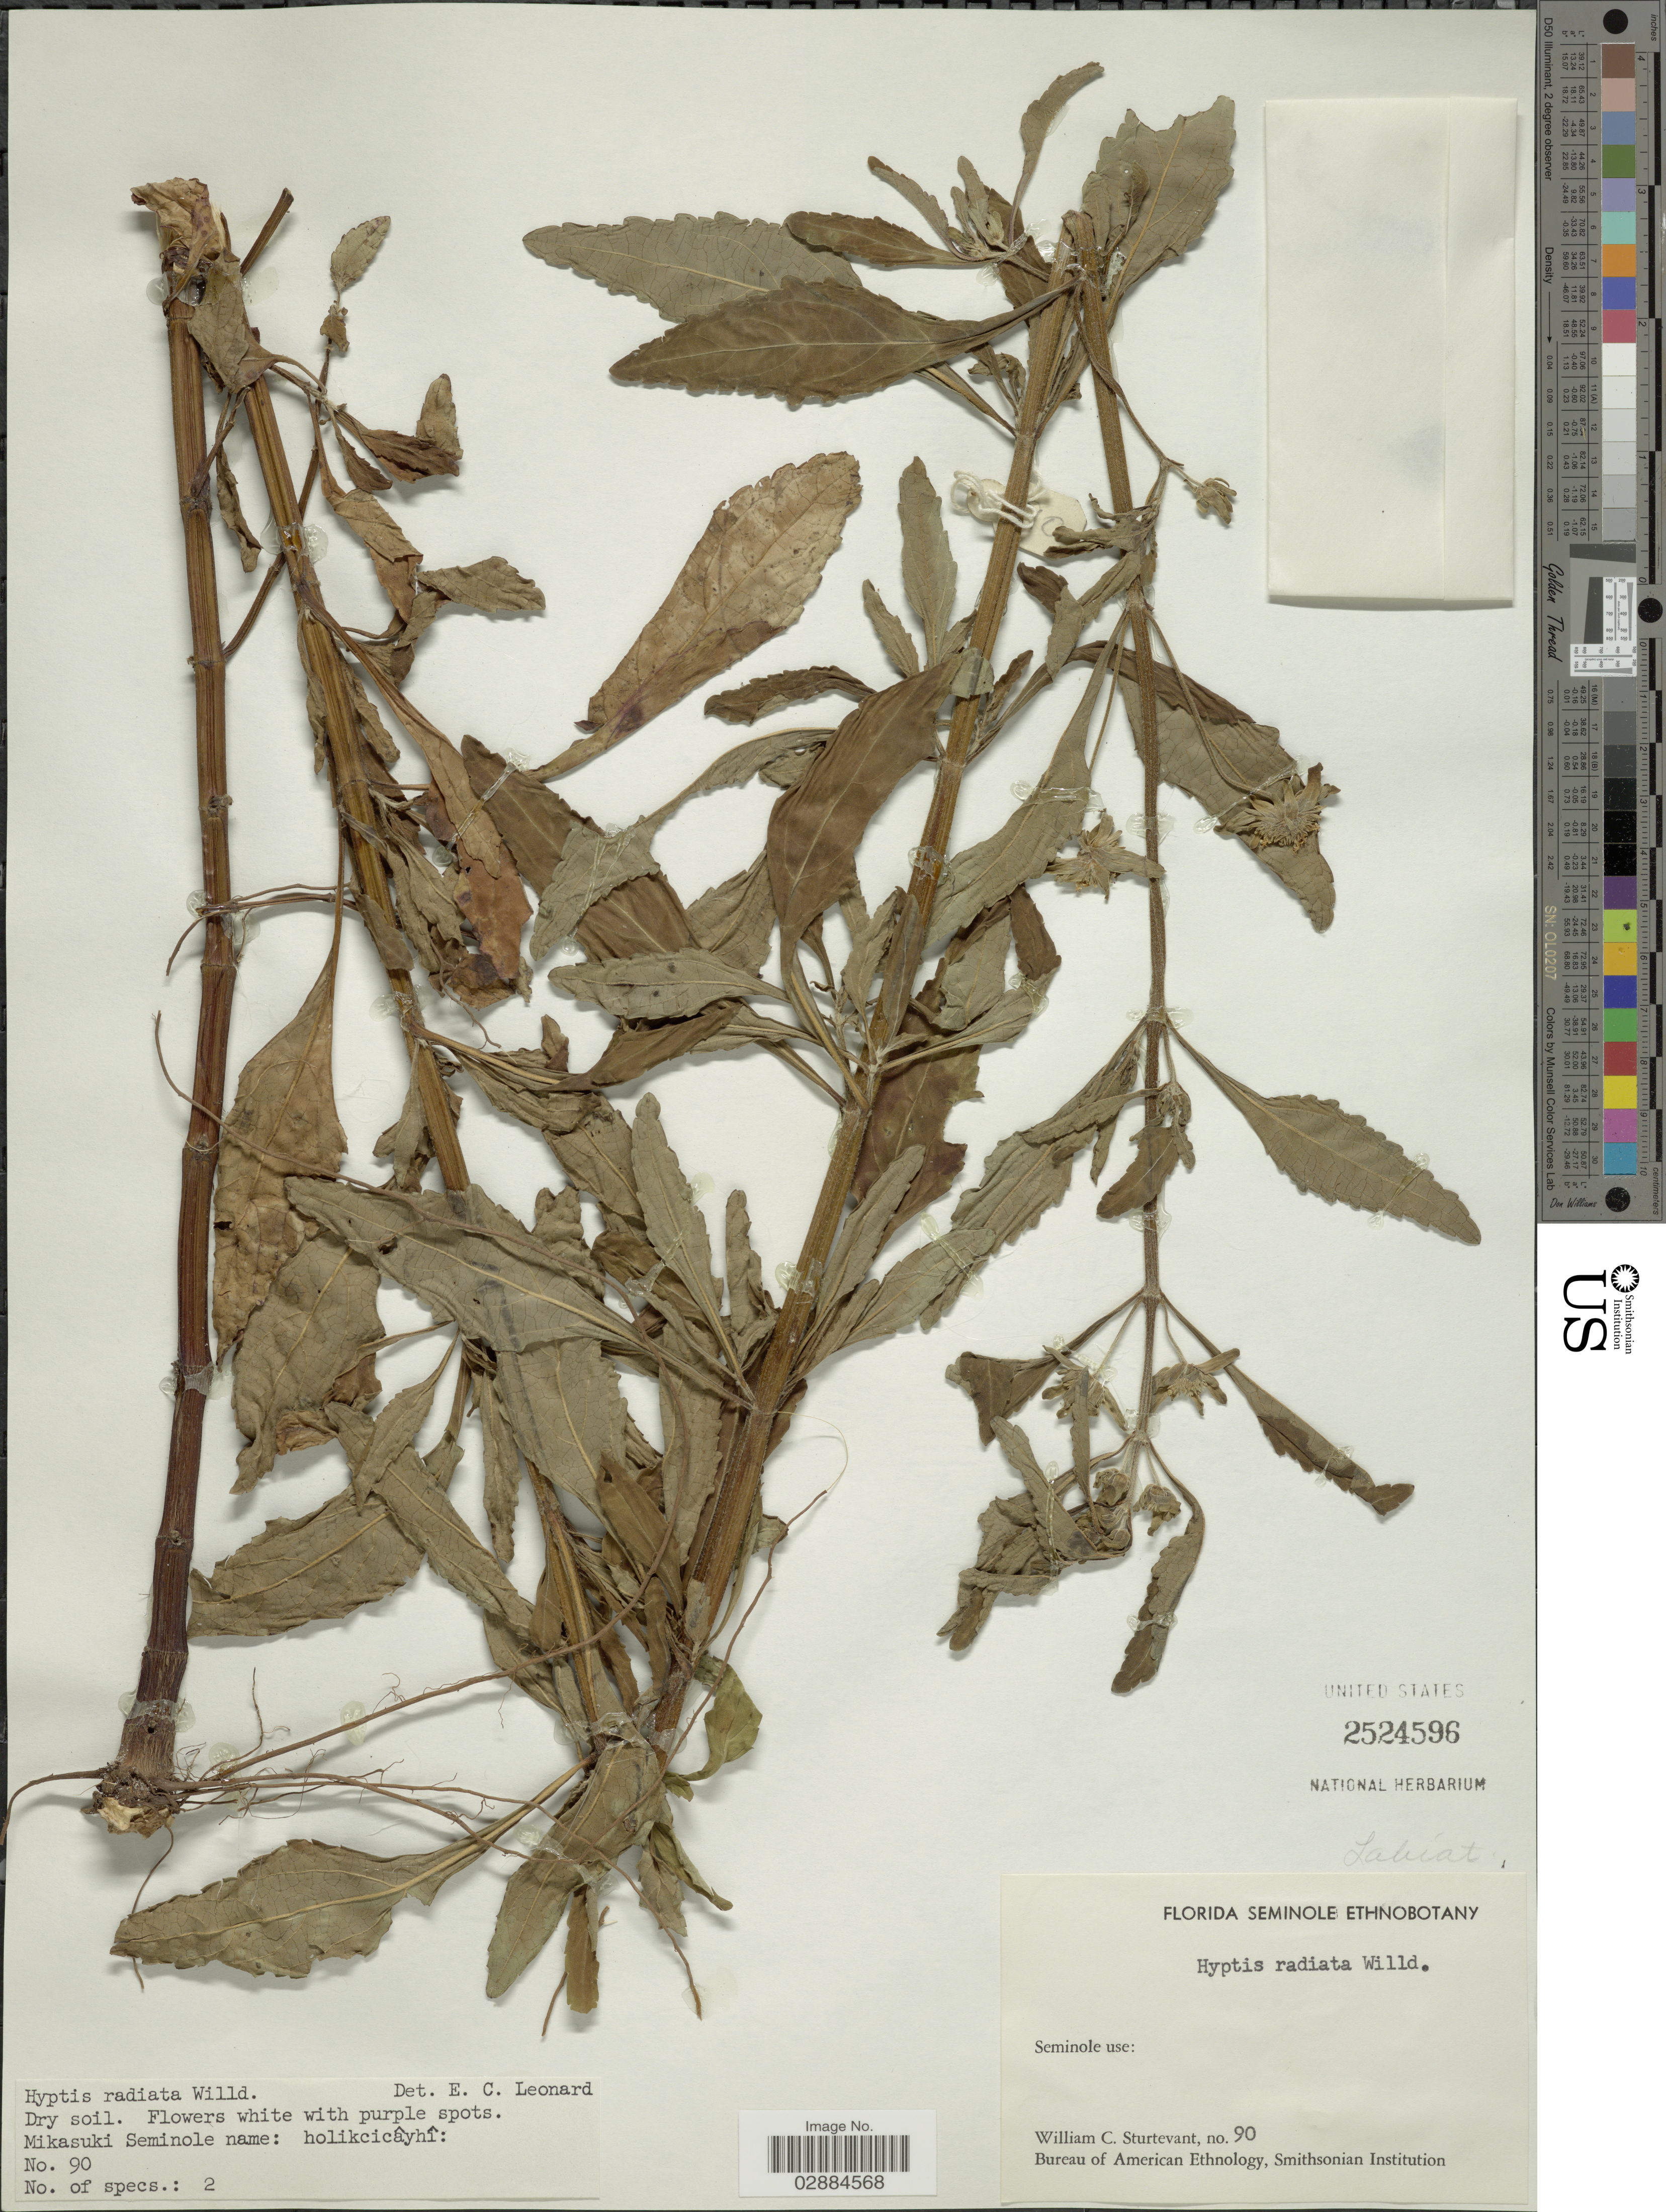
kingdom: Plantae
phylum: Tracheophyta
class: Magnoliopsida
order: Lamiales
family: Lamiaceae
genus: Hyptis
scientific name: Hyptis radiata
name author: Kunth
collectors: W. Sturtevant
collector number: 90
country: United States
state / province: Florida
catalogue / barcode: US 2524596